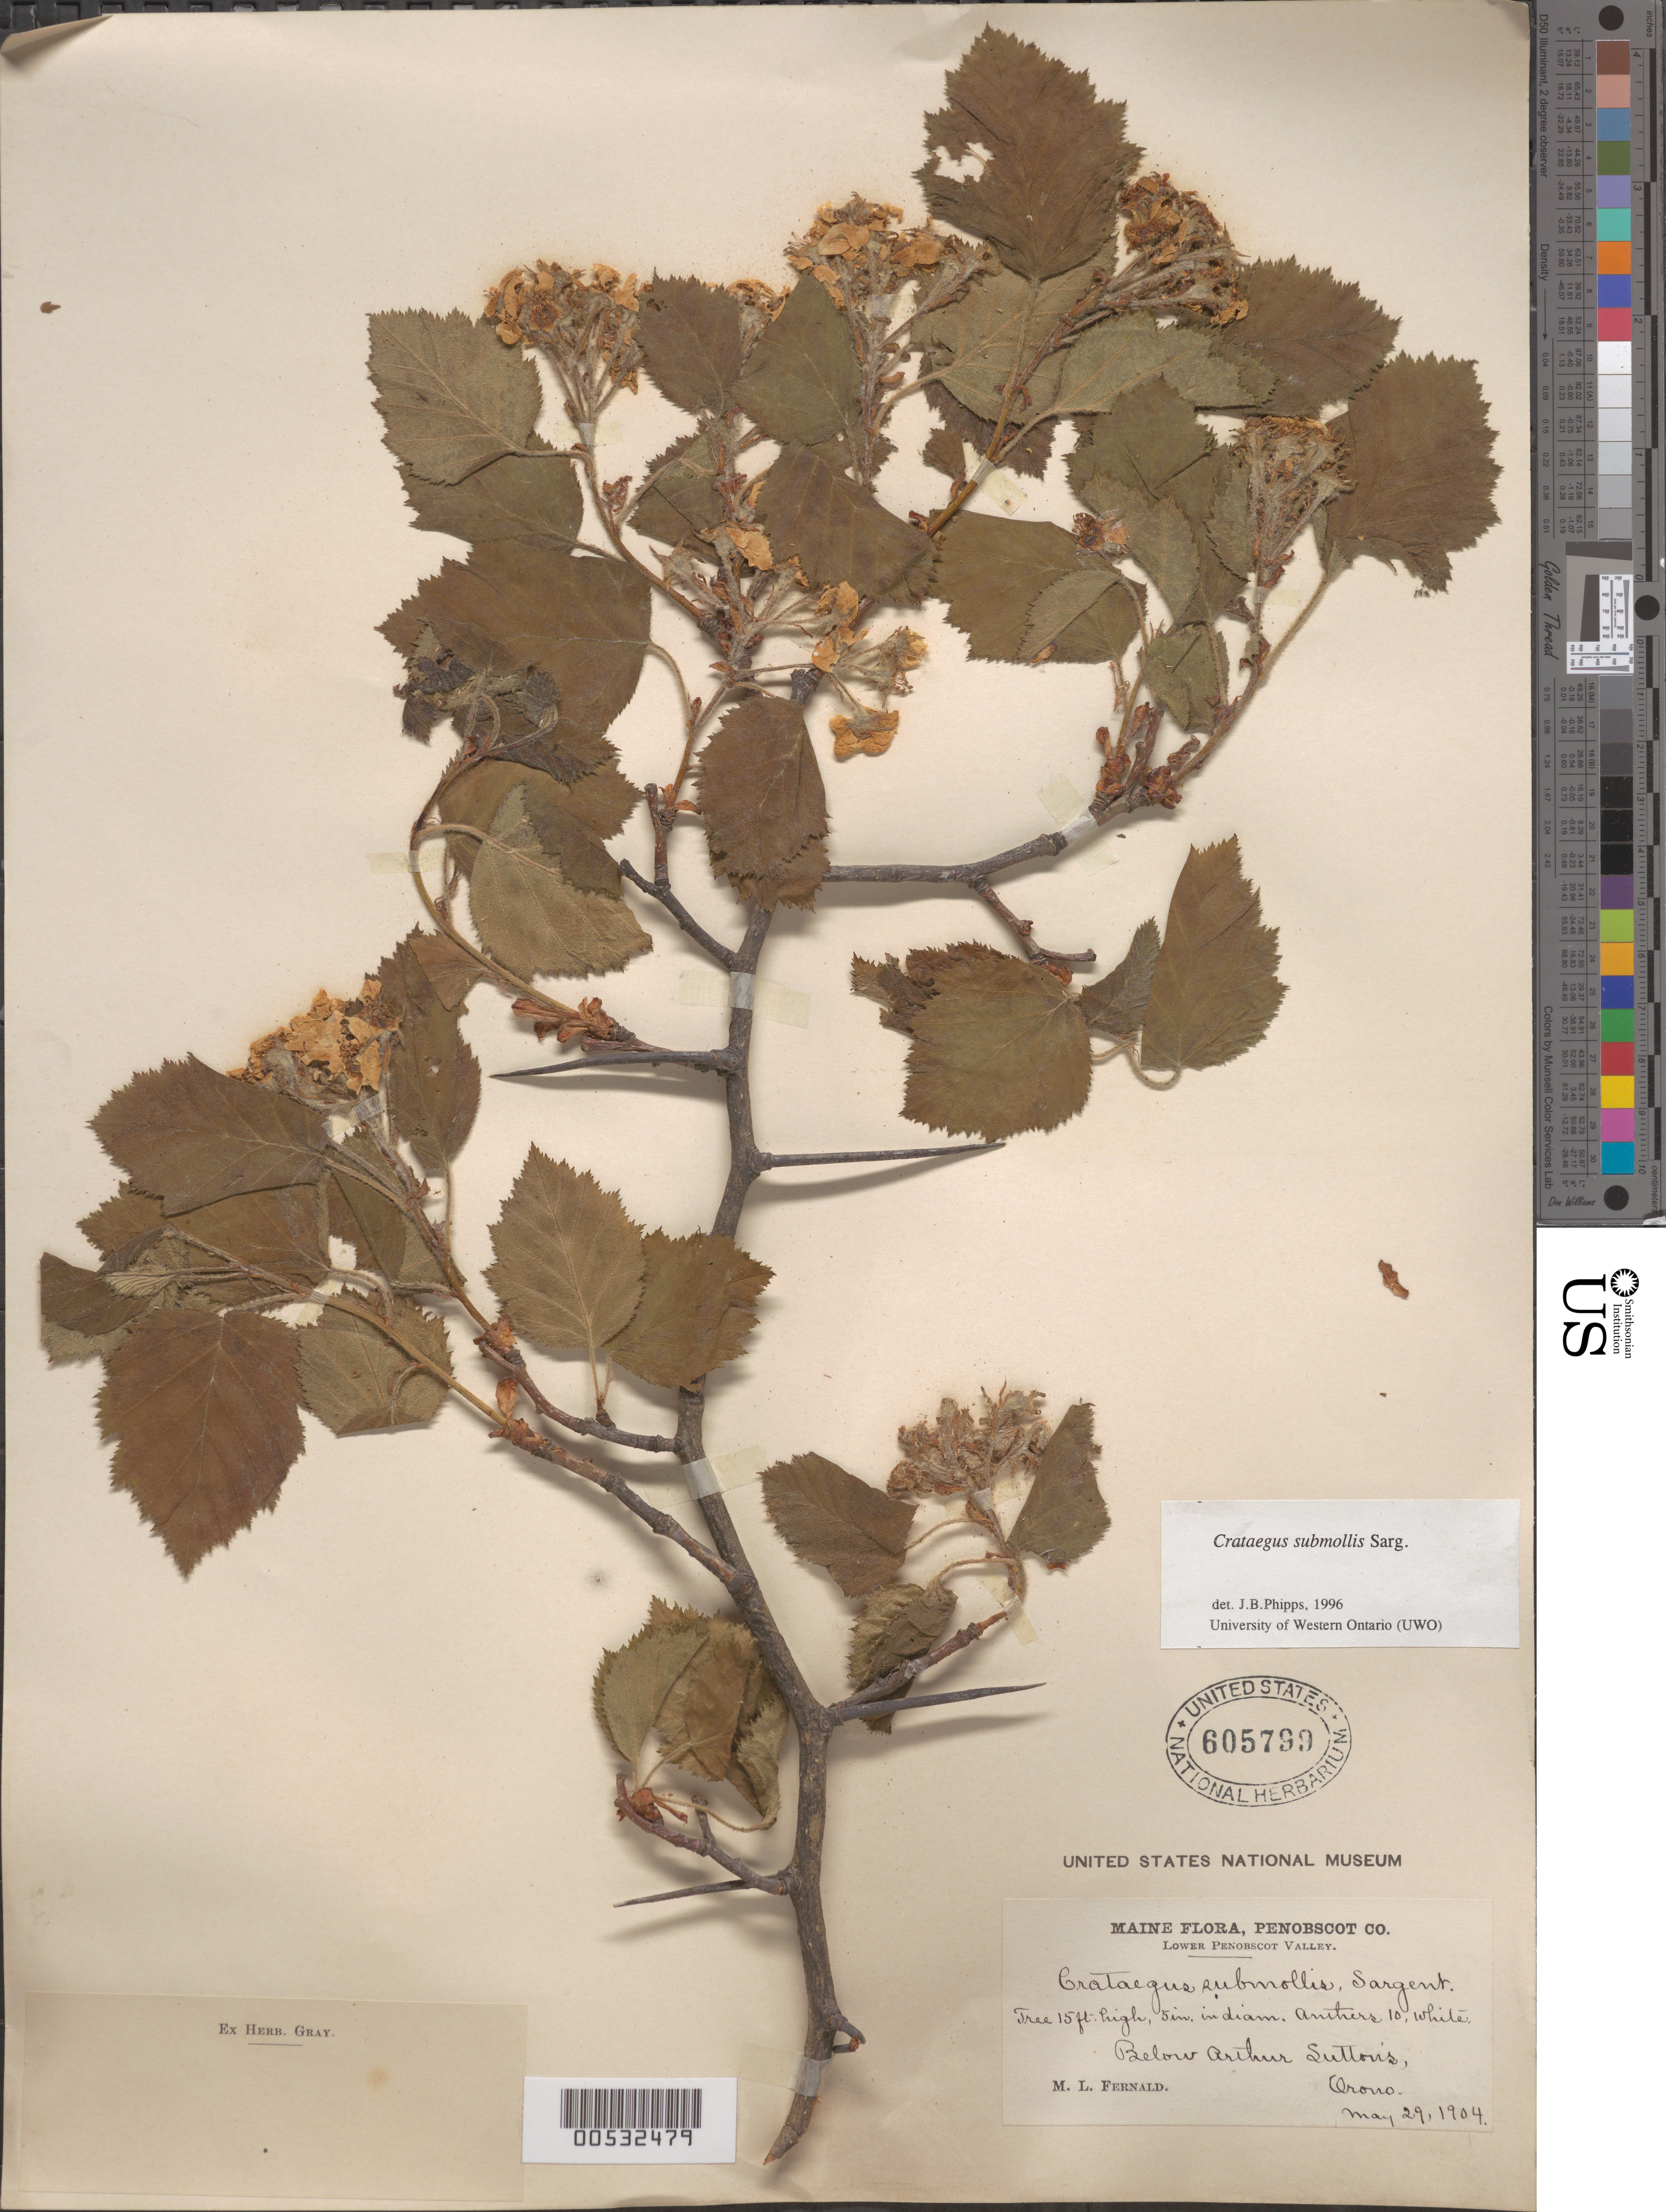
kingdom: Plantae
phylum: Tracheophyta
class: Magnoliopsida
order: Rosales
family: Rosaceae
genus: Crataegus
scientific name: Crataegus submollis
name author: Sarg.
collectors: M. L. Fernald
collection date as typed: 29 May 1904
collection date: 1904-05-29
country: United States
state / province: Maine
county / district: Penobscot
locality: Orono, below Arthur Sutton's. Lower Penobscot Valley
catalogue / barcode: US 605799